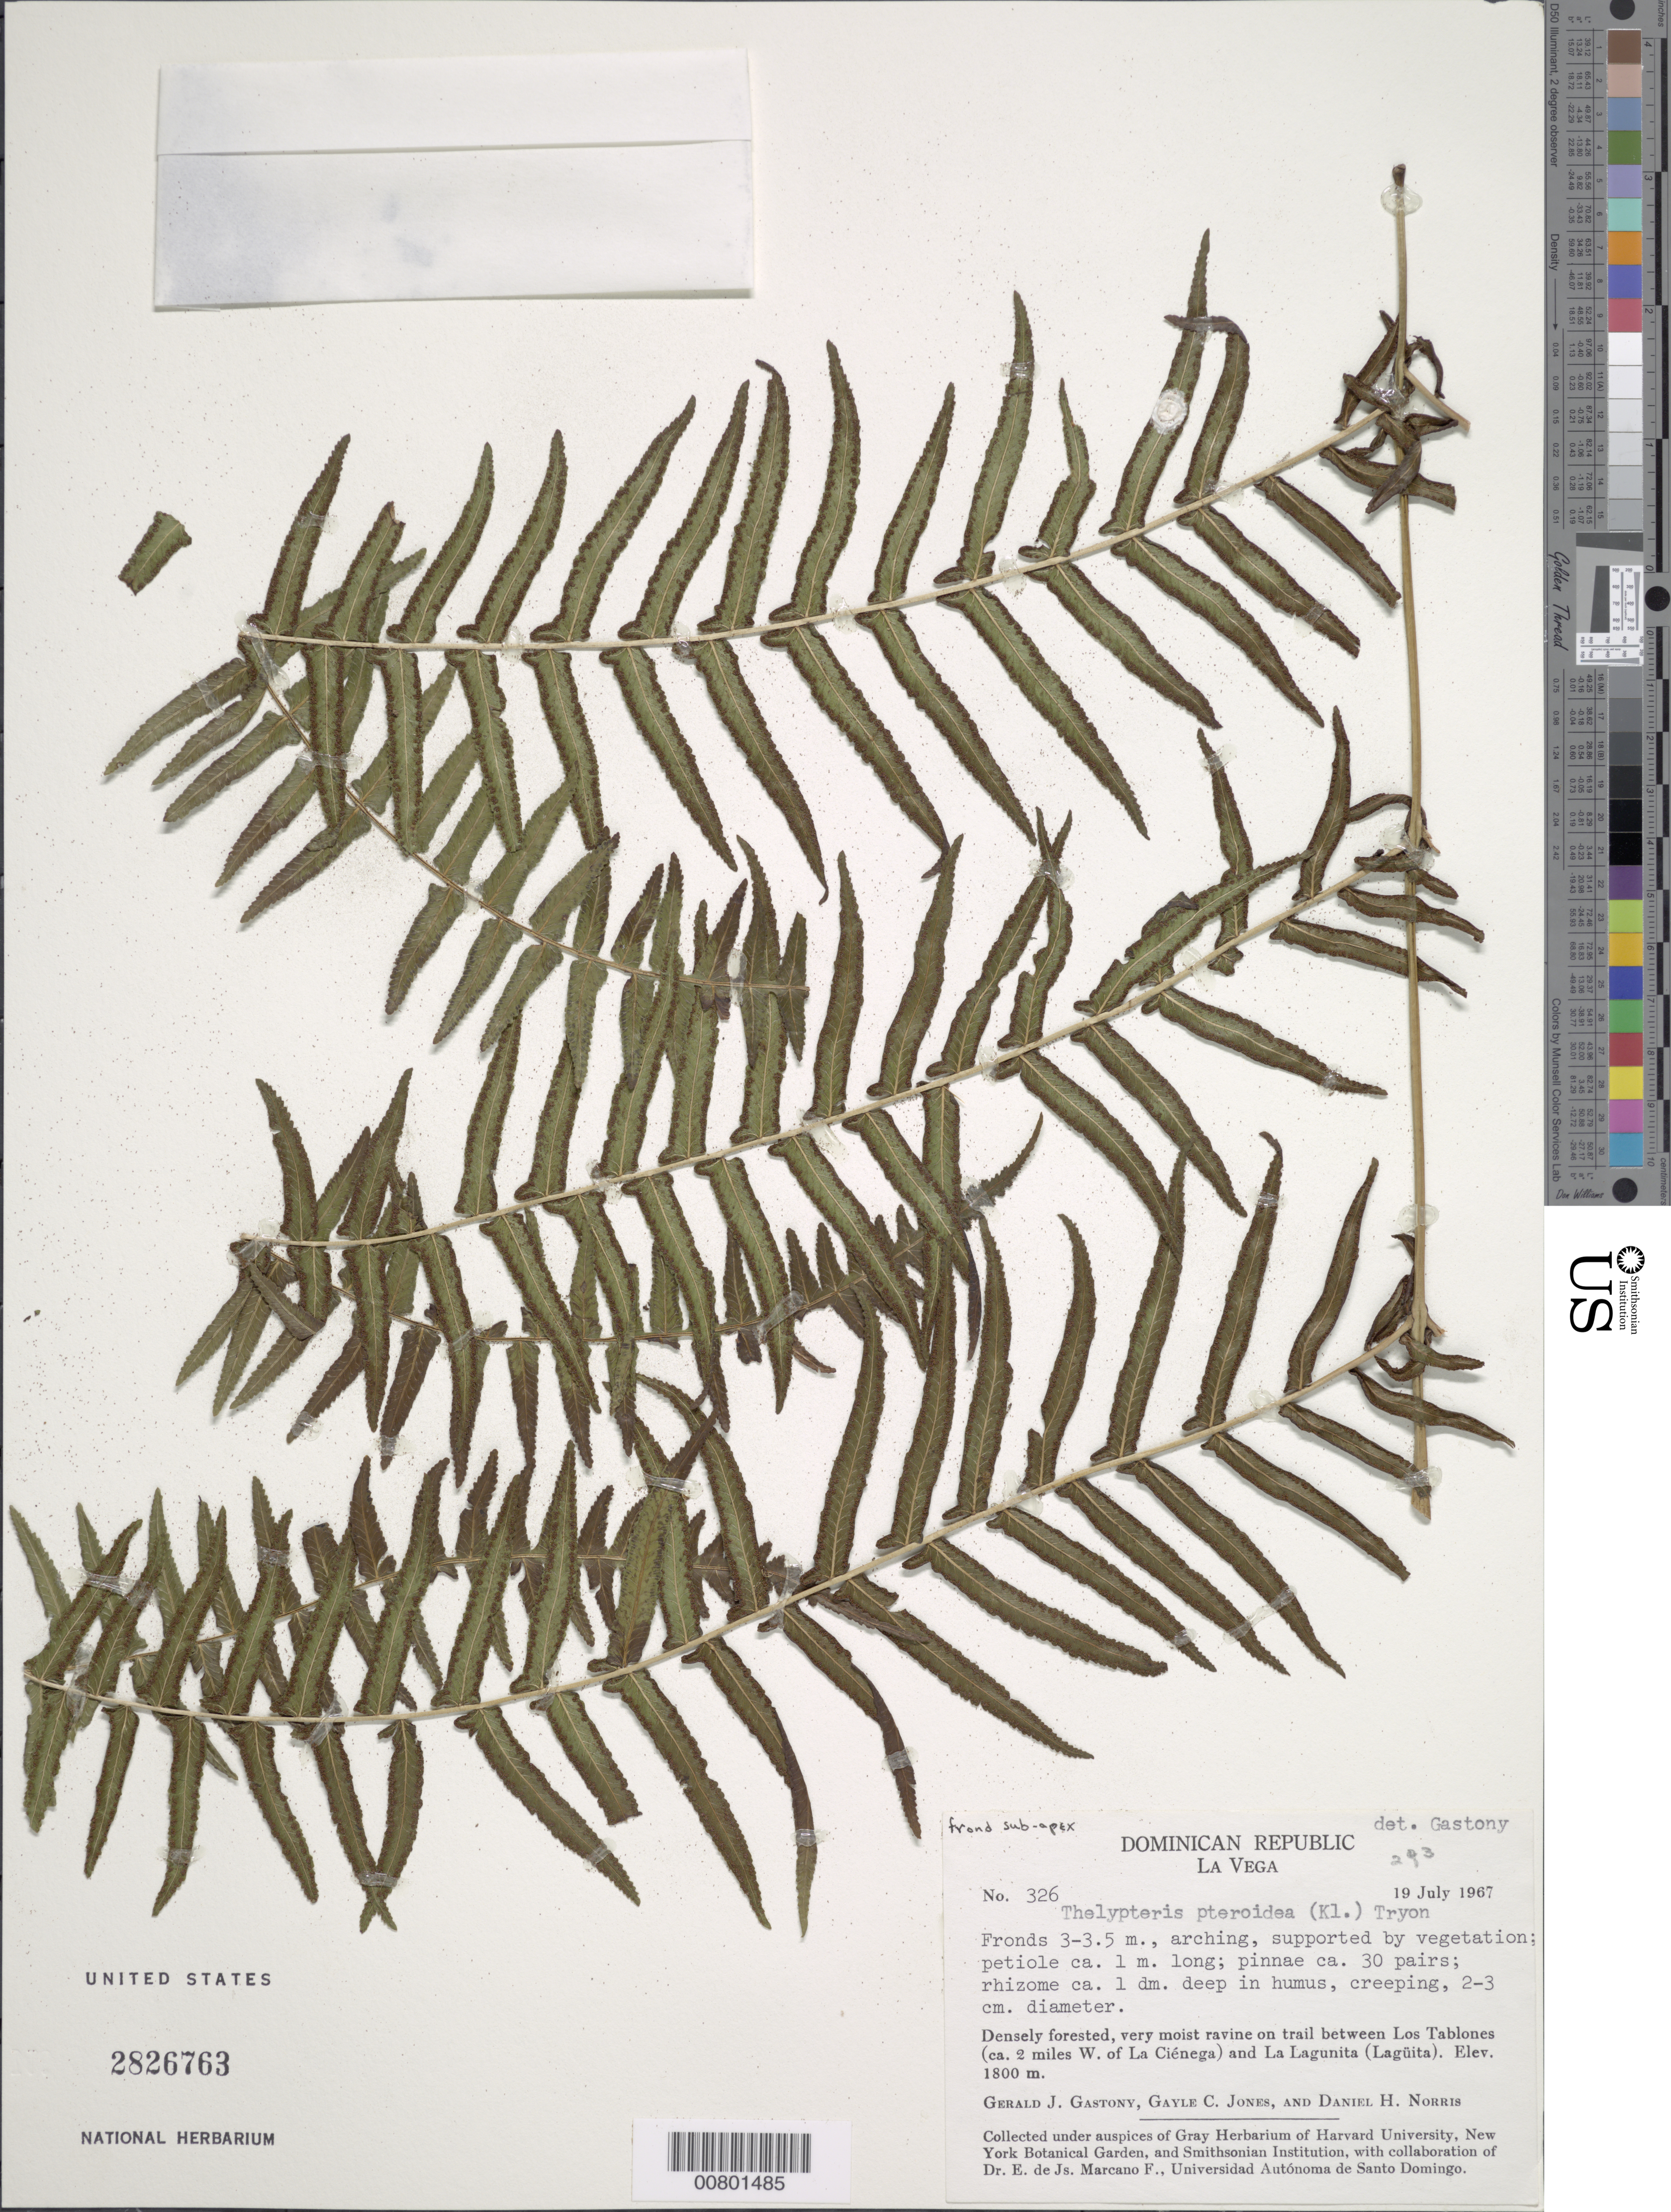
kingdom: Plantae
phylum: Tracheophyta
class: Polypodiopsida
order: Polypodiales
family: Thelypteridaceae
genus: Amauropelta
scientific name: Amauropelta pteroidea (Klotzsch) comb. nov., ined 2015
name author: (Klotzsch)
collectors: G. Gastony, G. C. Jones & D. H. Norris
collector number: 326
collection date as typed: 19 Jul 1967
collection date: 1967-07-19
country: Dominican Republic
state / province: La Vega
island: Hispaniola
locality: Los Tablones (ca. 2 miles W of La. Ciénega) to la Lagunita (Lagüita)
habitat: Densely forested, very moist ravine on trail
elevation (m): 1800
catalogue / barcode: US 2826763